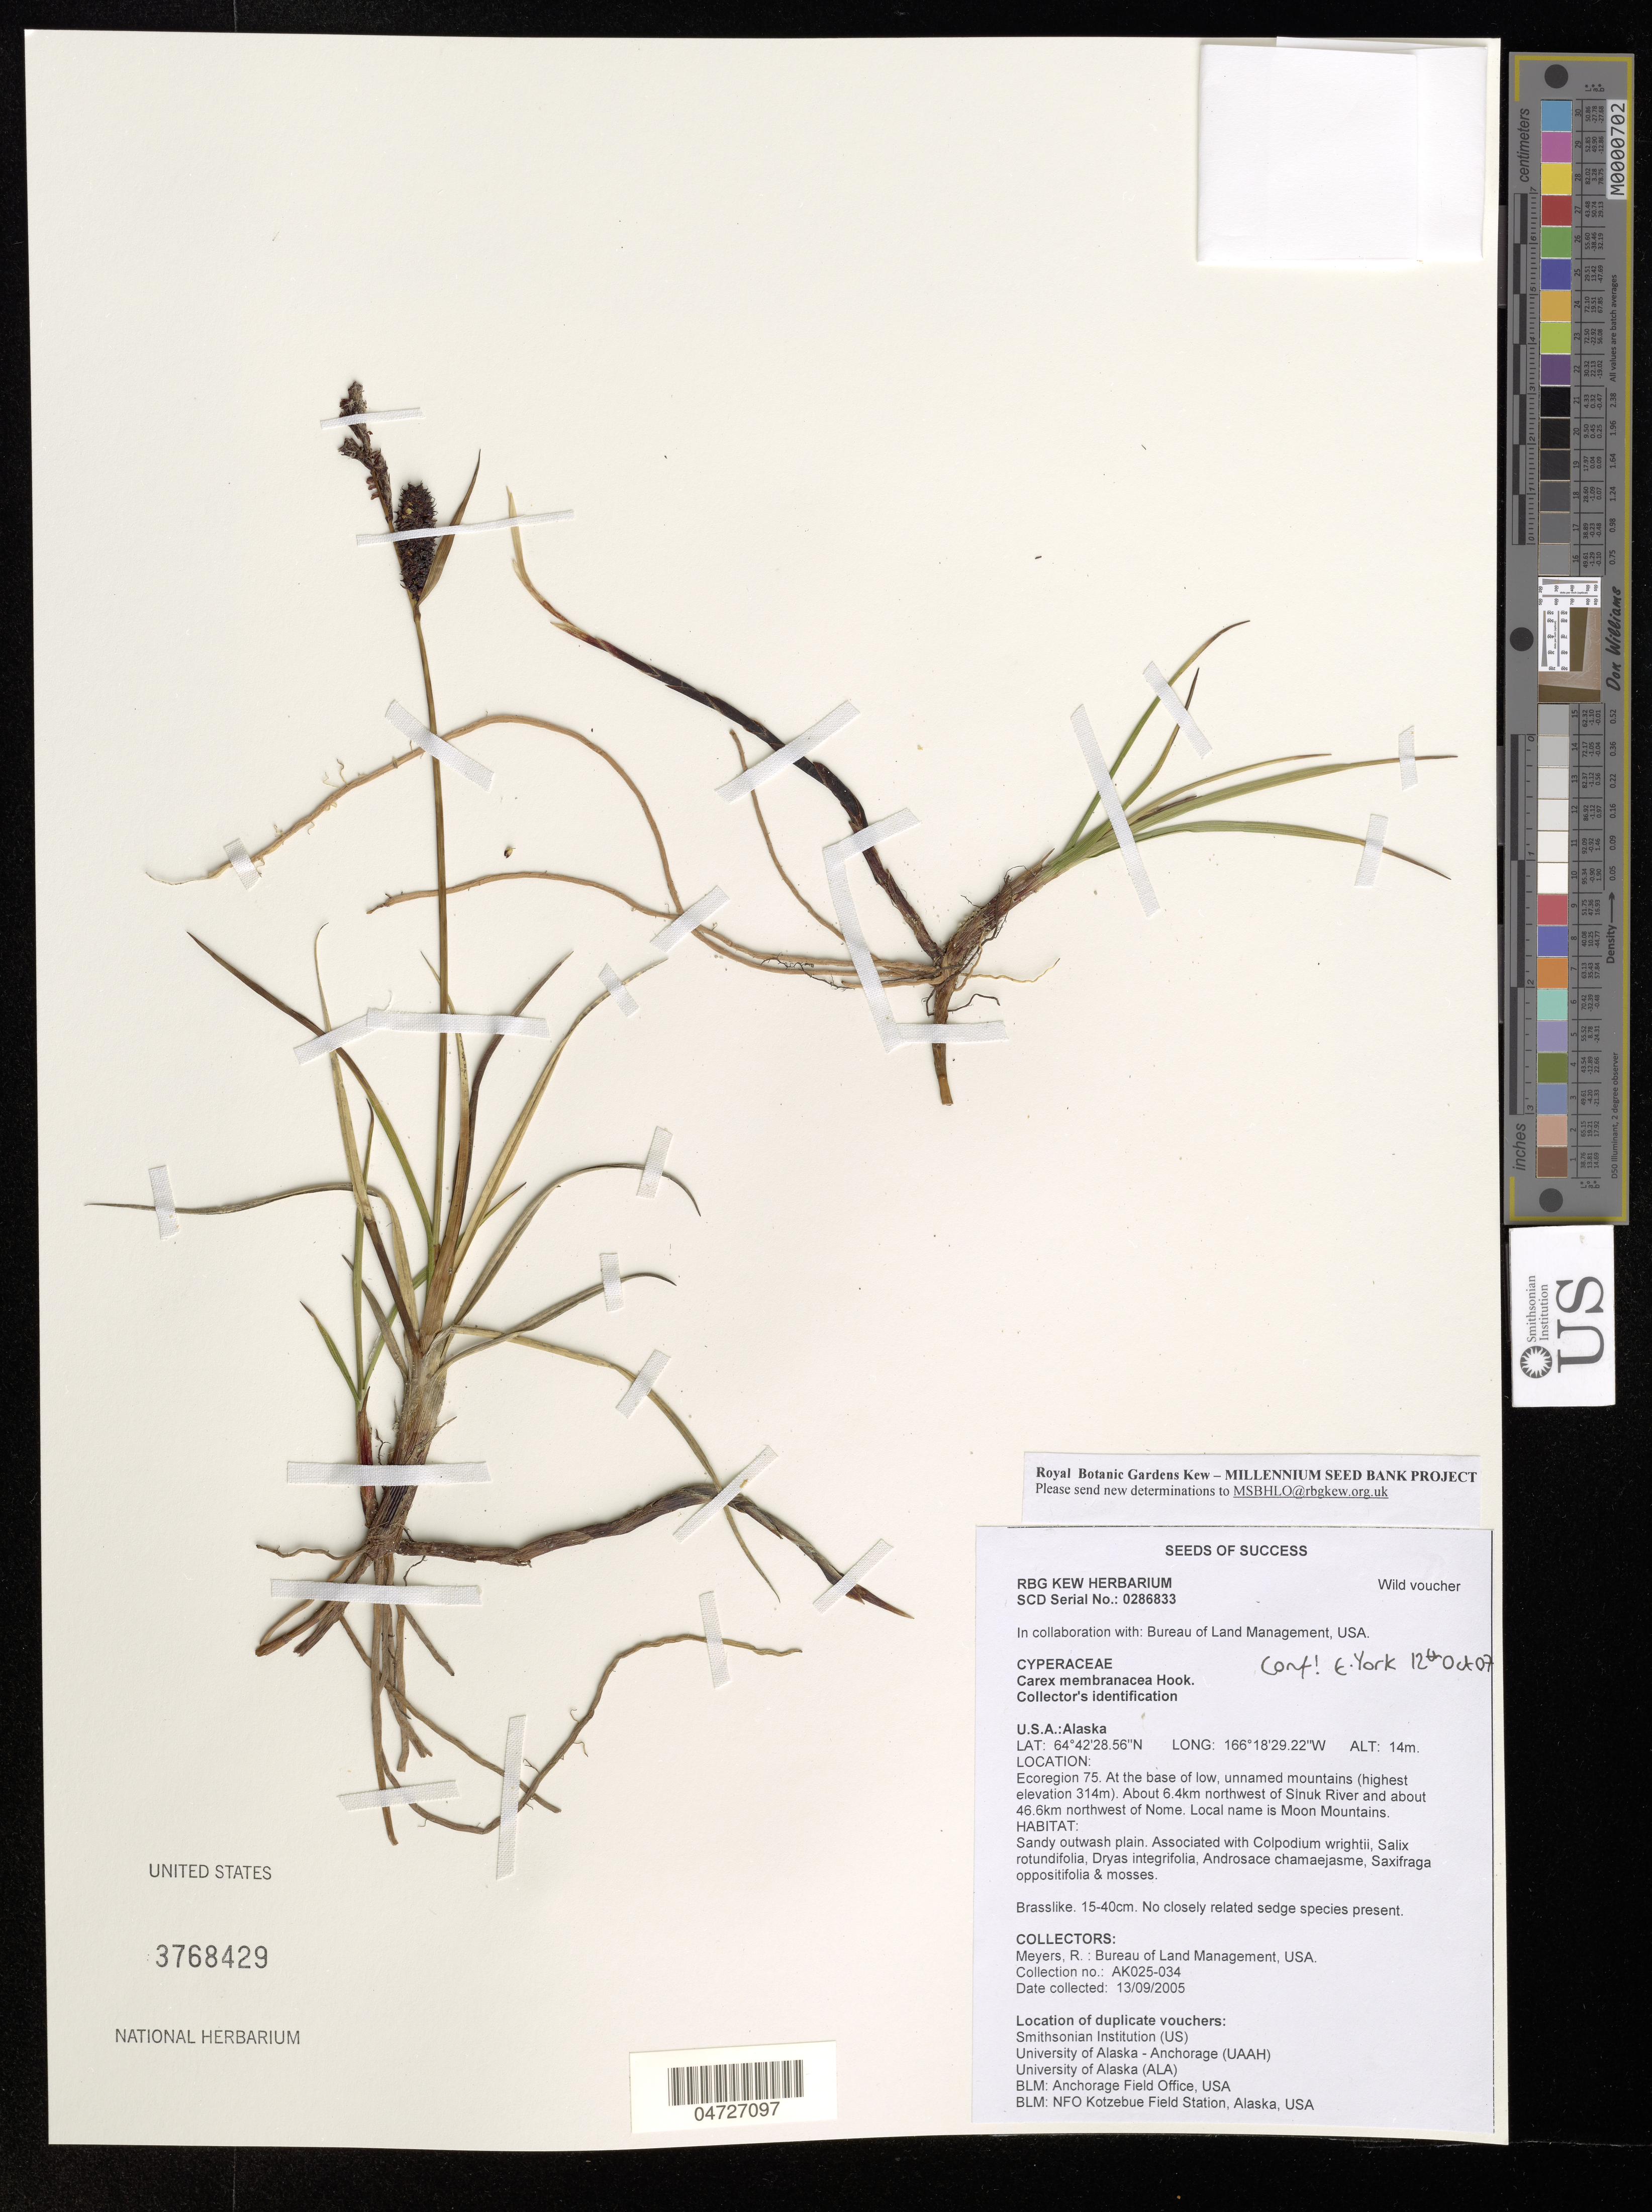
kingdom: Plantae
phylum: Tracheophyta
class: Liliopsida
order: Poales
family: Cyperaceae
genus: Carex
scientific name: Carex membranacea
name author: Hook.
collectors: R. Meyer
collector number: AK025-034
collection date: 2005-09-13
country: United States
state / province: Alaska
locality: Ecoregion 75. At the base of low, unnamed mountains (highest elevation 314m). About 6.4km northwest of Sinuk River and about 46.6km northwest of Nome. Local name is Moon Mountains.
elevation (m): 14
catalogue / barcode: US 3768429